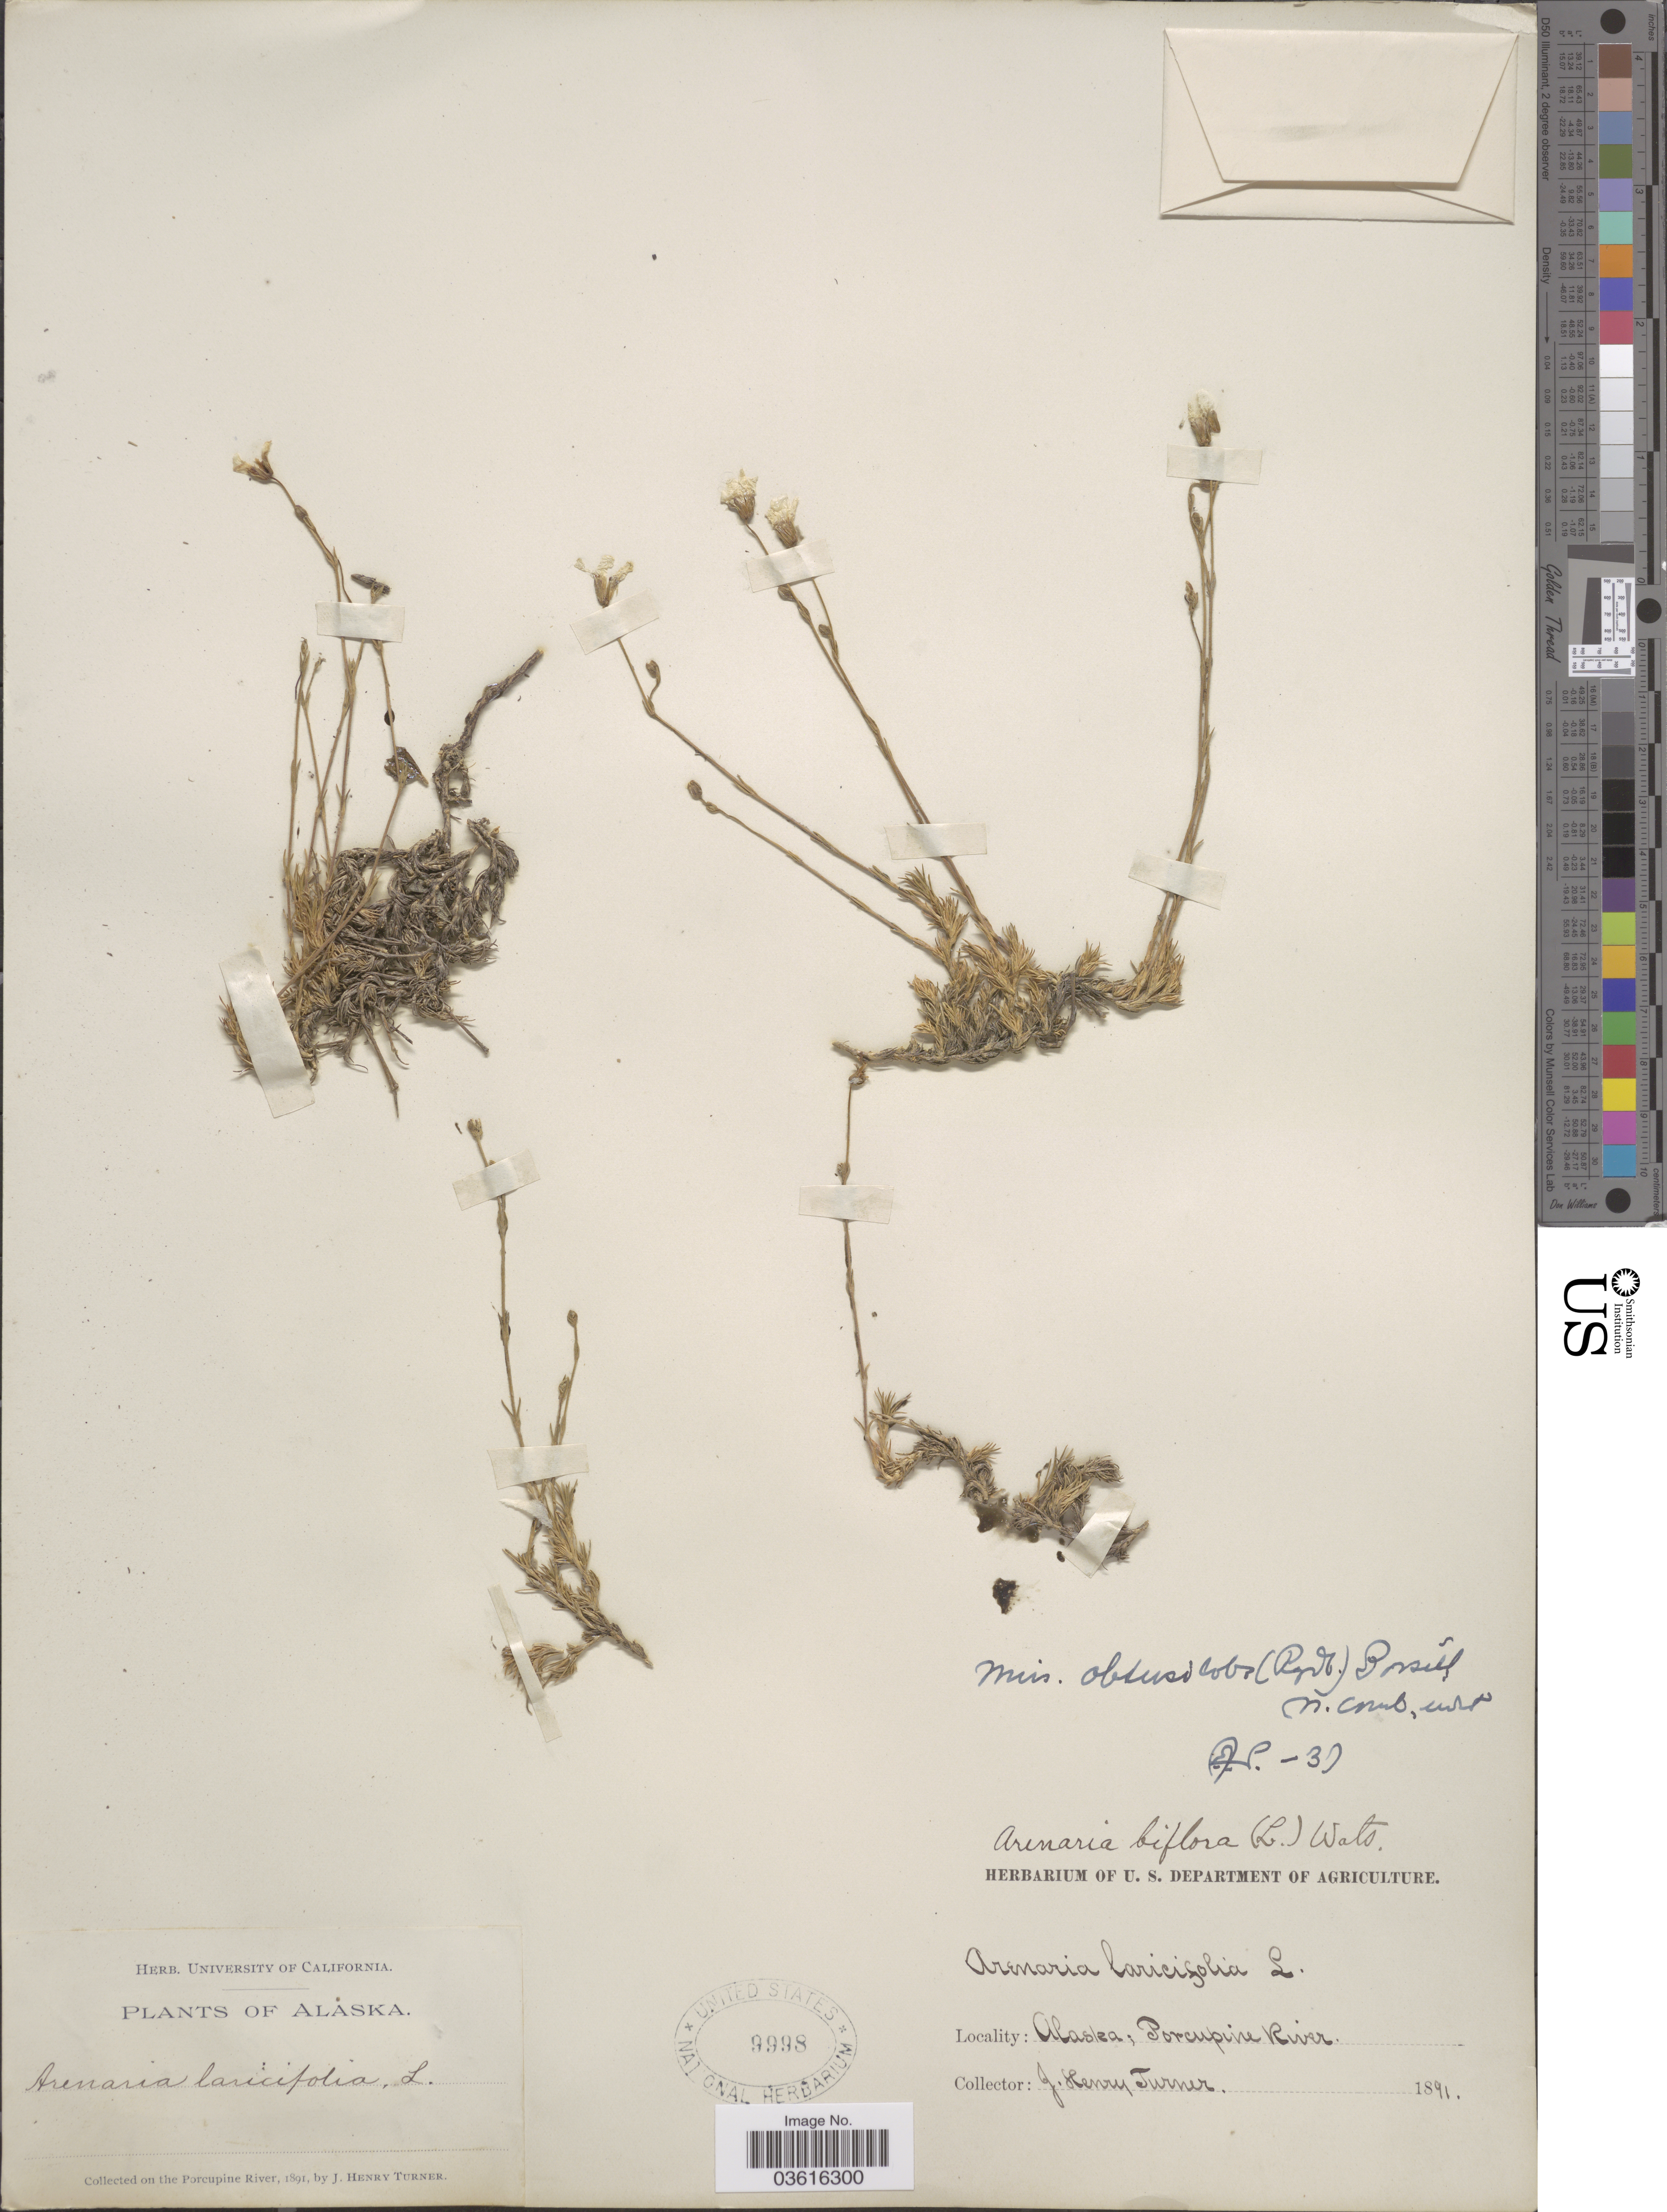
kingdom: Plantae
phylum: Tracheophyta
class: Magnoliopsida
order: Caryophyllales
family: Caryophyllaceae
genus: Cherleria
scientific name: Cherleria yukonensis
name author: (Hultén) A.J. Moore & Dillenb.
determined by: Strong, Mark T., (BOT), Smithsonian Institution - National Museum of Natural History (UNITED STATES)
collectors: J. H. Turner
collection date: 1891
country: United States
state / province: Alaska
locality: Porcupine River.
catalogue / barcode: US 9998